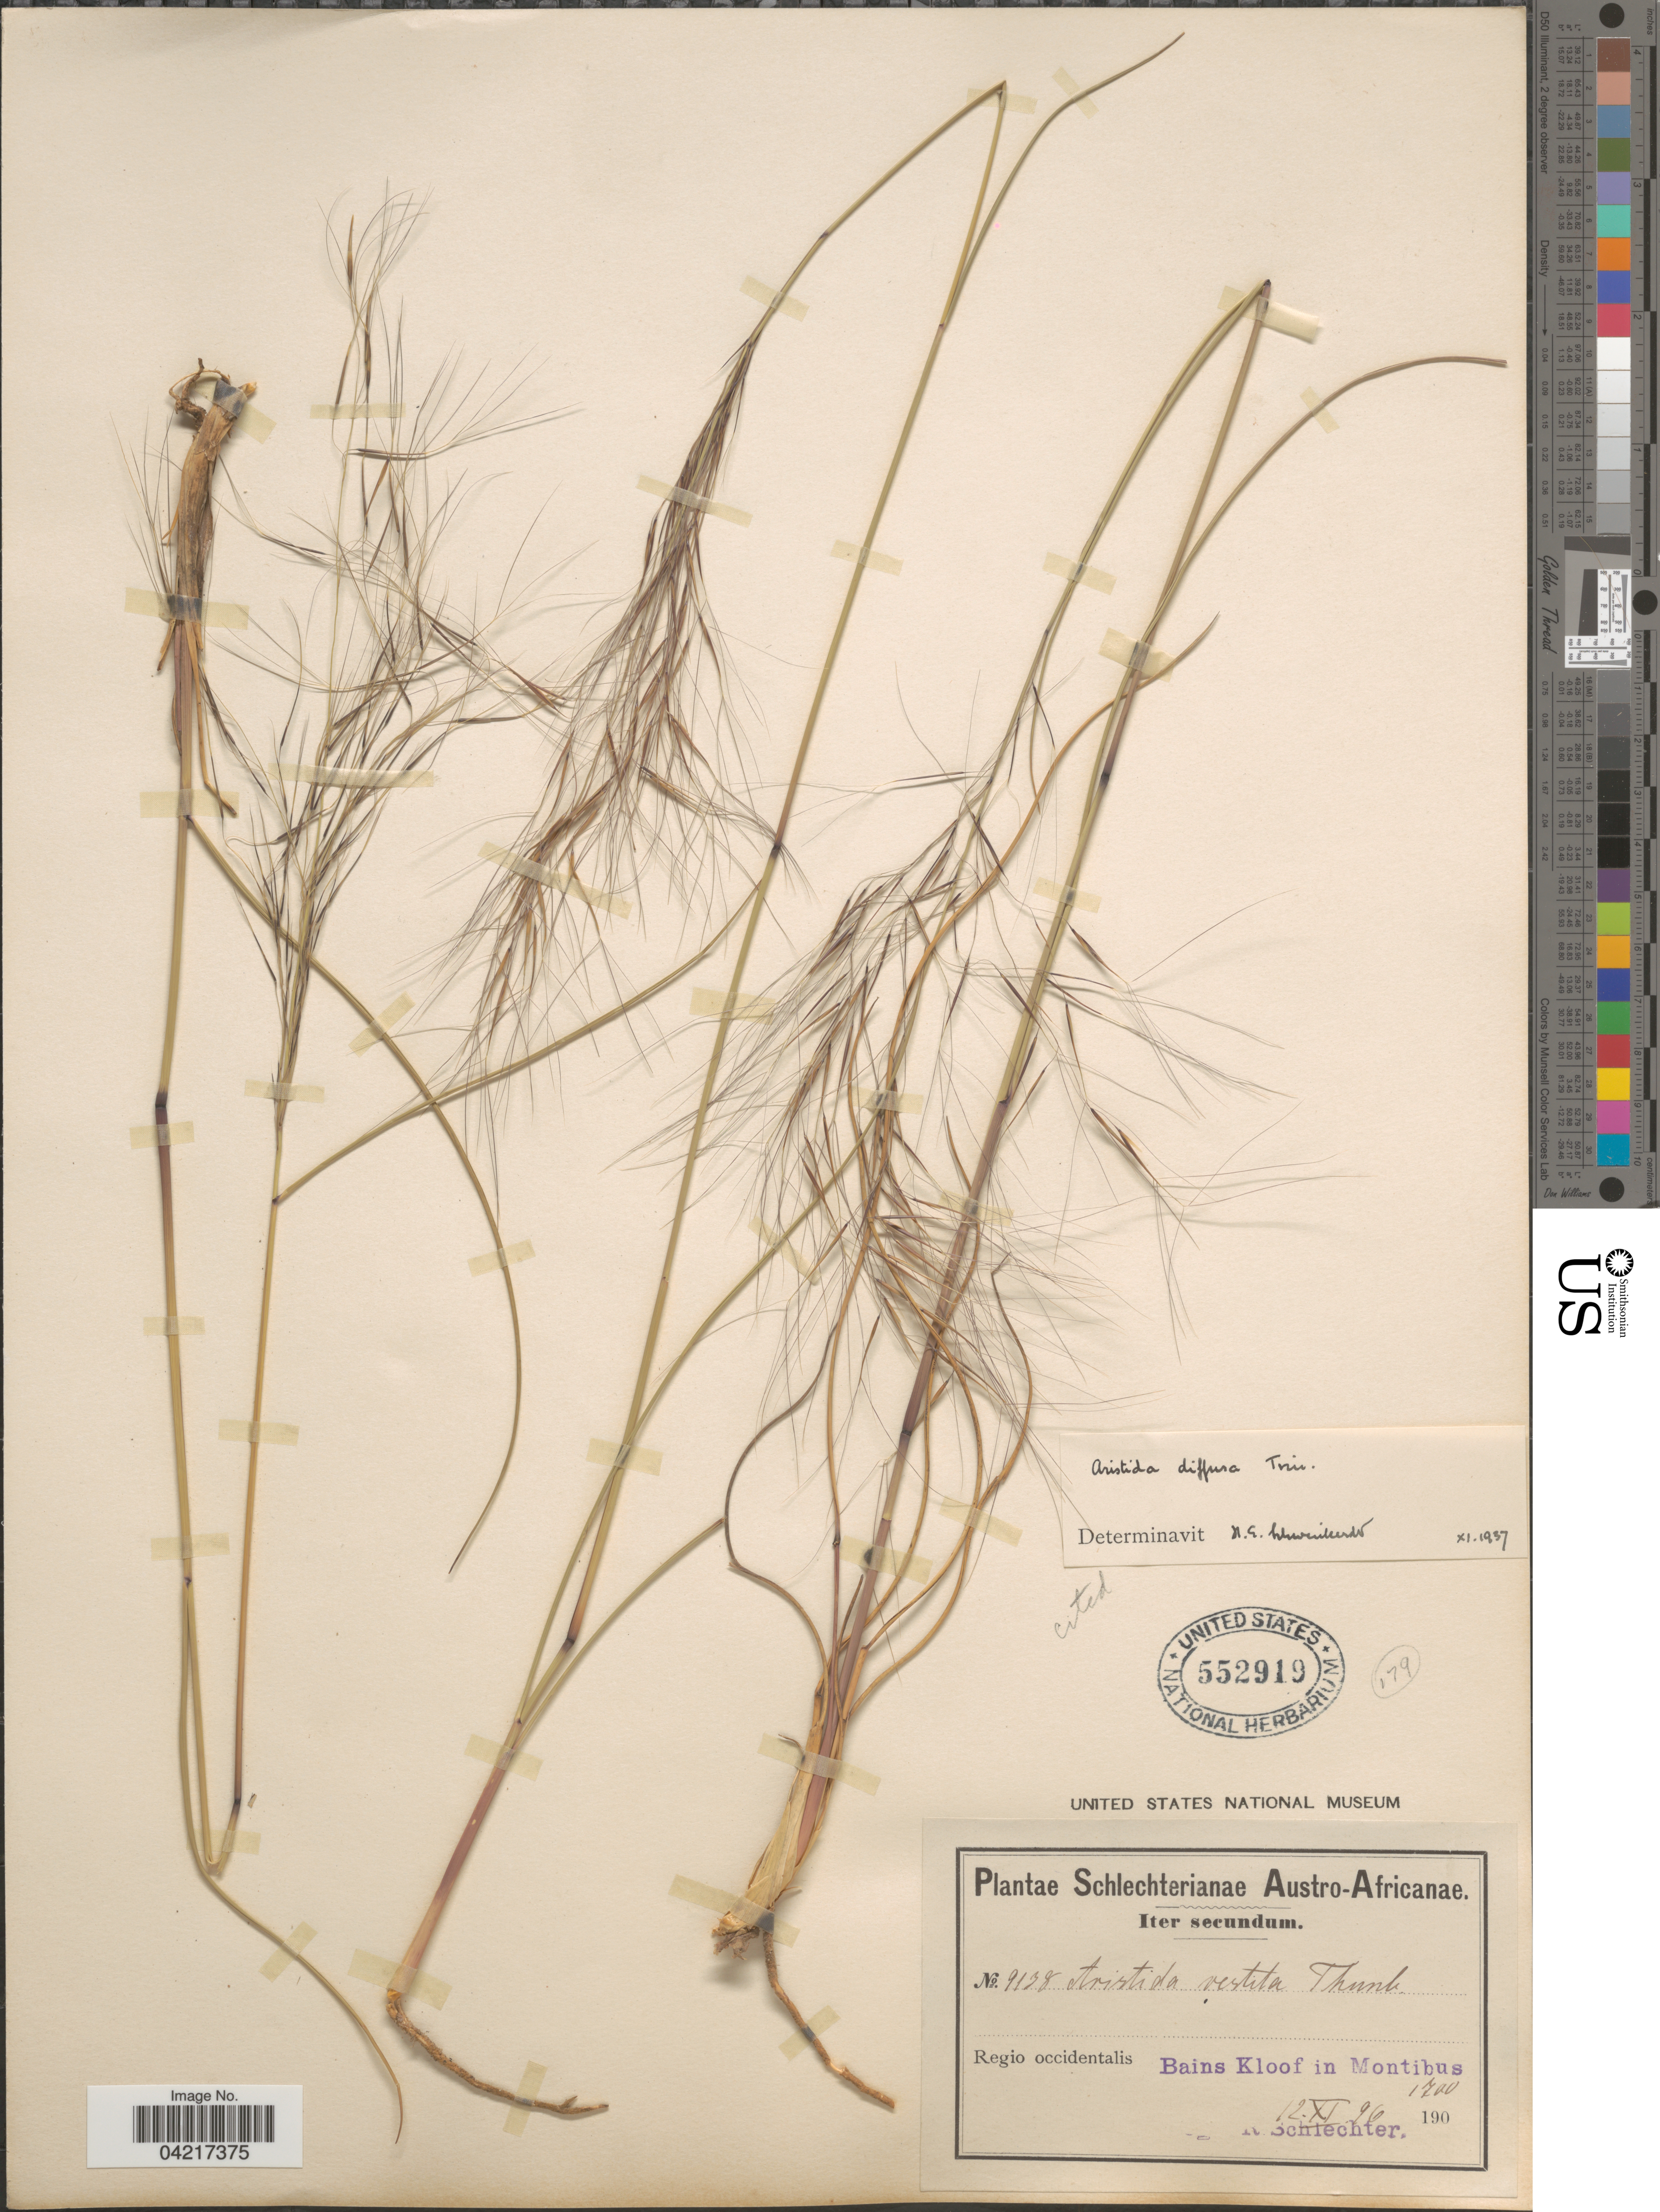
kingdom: Plantae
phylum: Tracheophyta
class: Liliopsida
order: Poales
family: Poaceae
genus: Aristida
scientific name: Aristida diffusa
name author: Trin.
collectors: M. Schlechter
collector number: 9138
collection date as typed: Transcribed d/m/y: 12/11/96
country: South Africa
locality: Austro-Africanae. Regio occidentalis. Bains Kloof in Montibus.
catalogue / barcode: US 552919